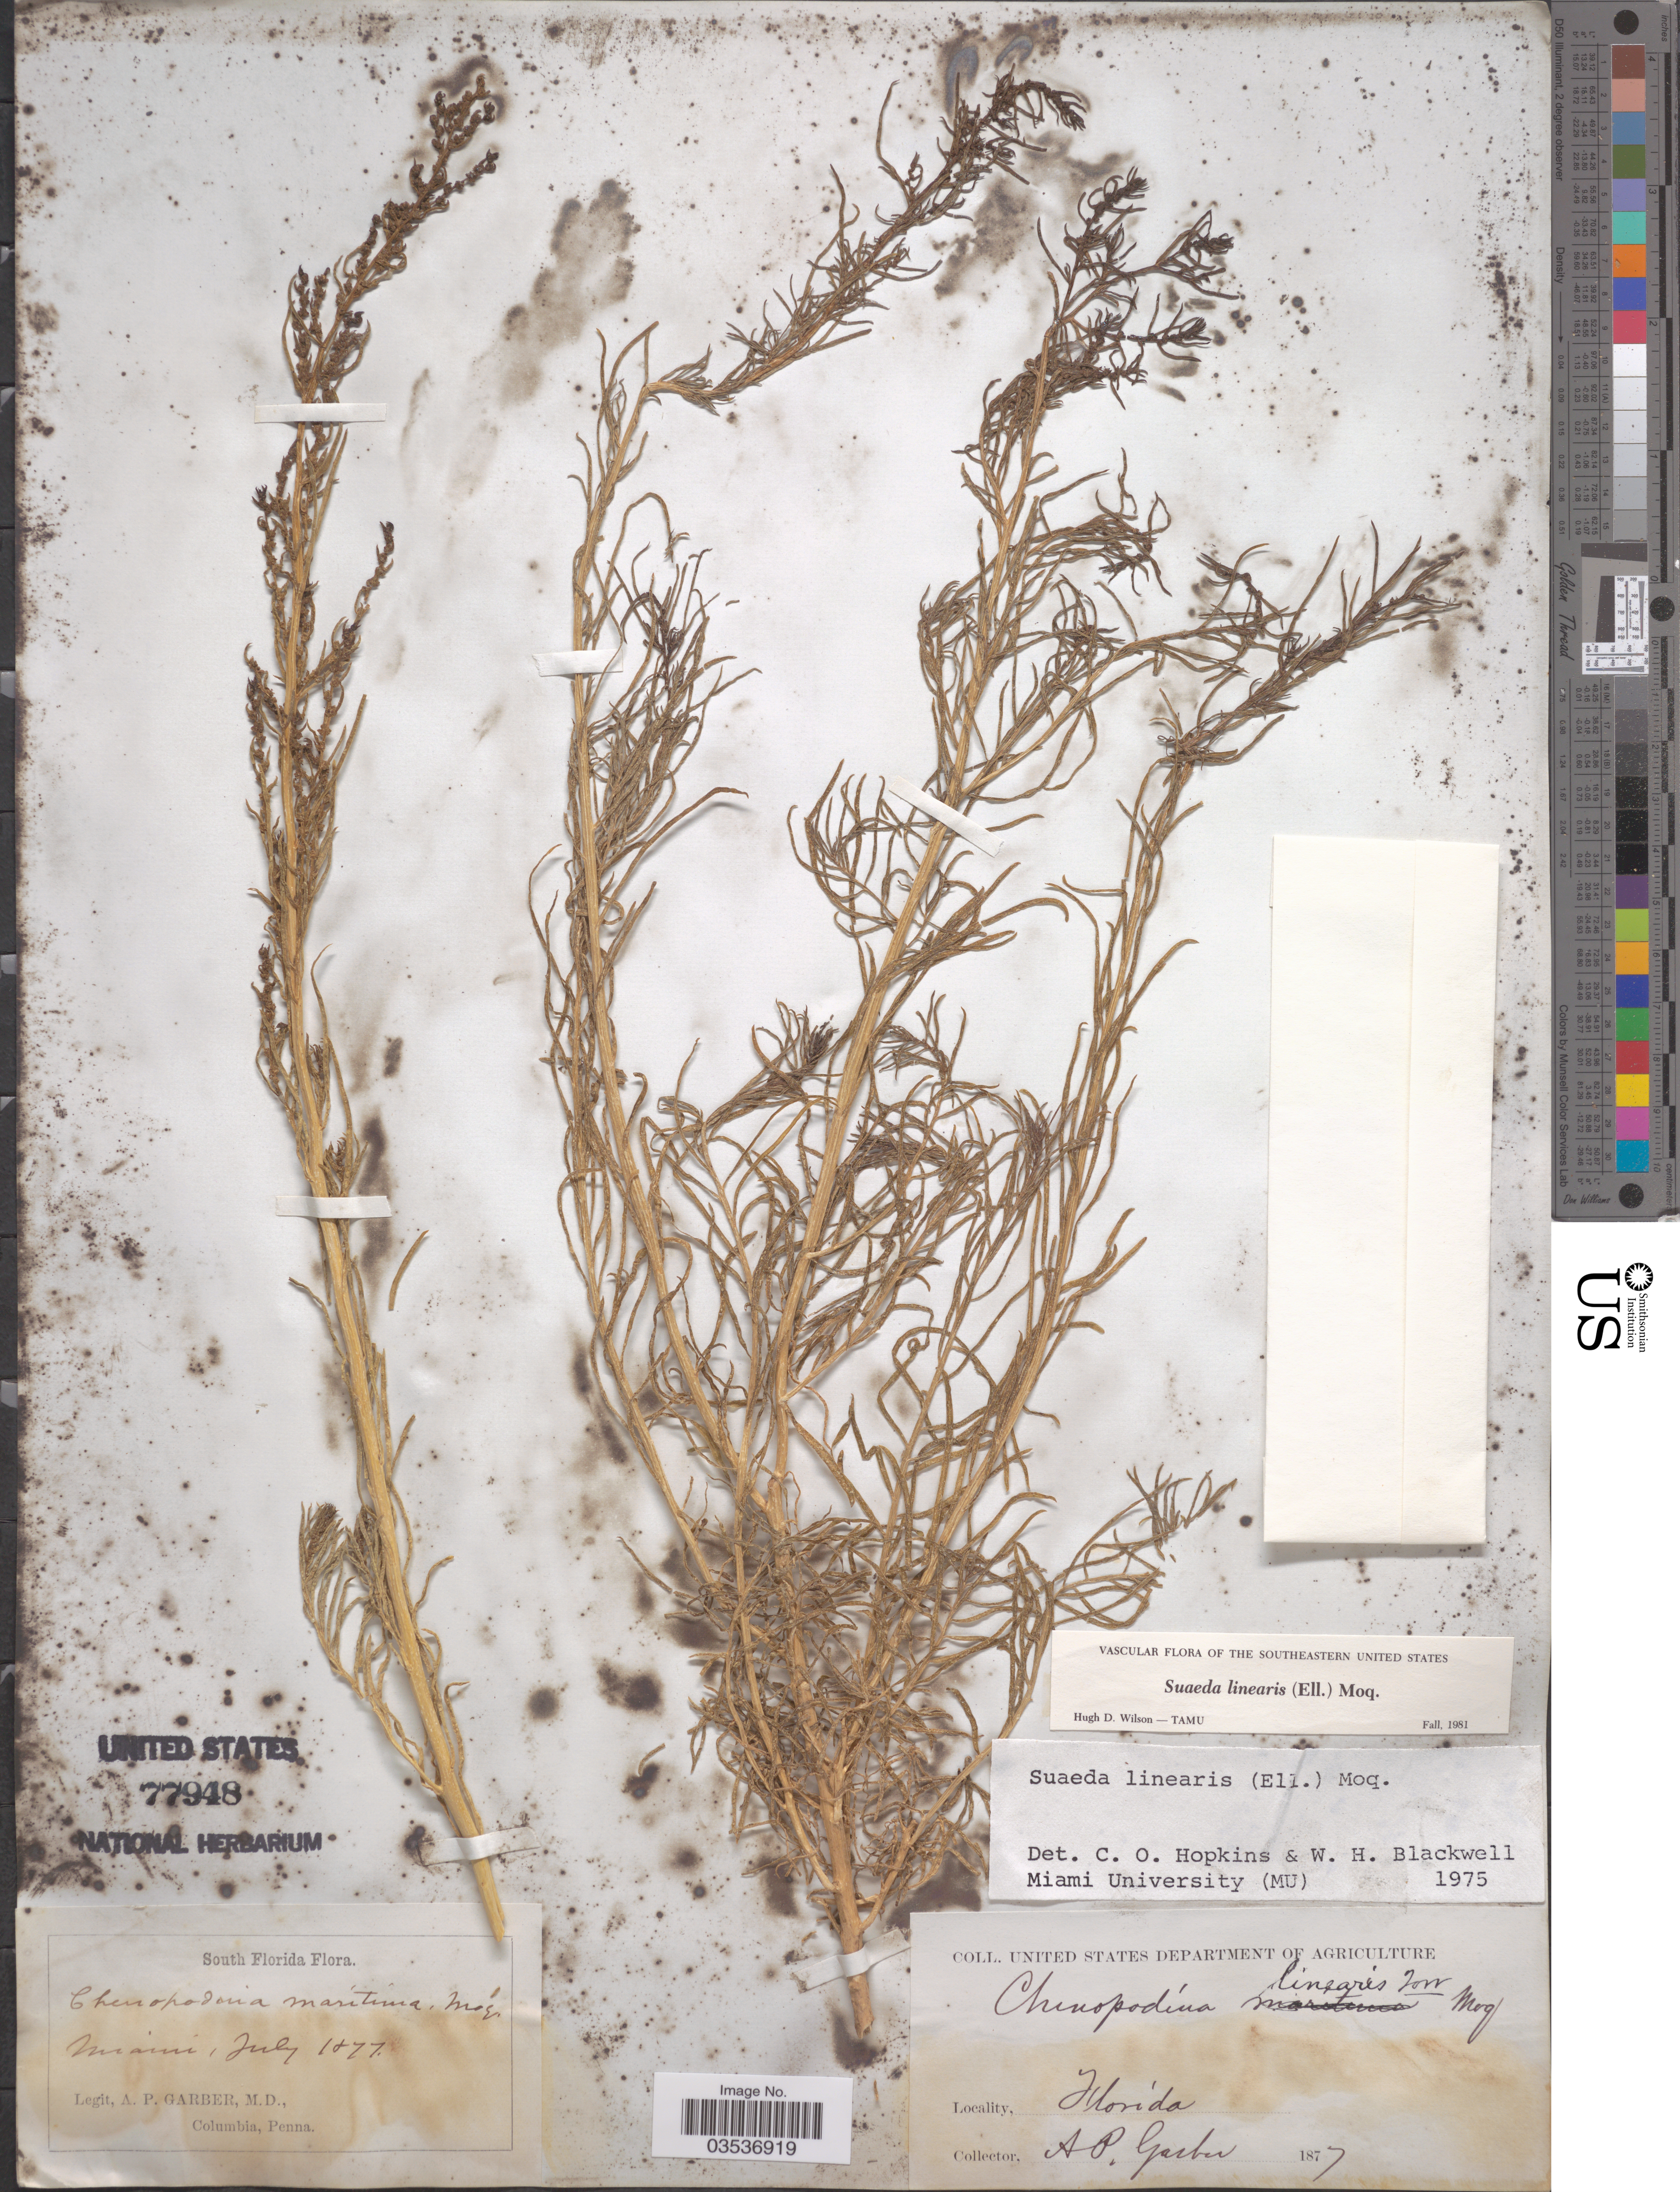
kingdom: Plantae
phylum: Tracheophyta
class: Magnoliopsida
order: Caryophyllales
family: Amaranthaceae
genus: Dondia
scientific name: Dondia linearis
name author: (Elliott) A. Heller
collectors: A. P. Garber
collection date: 1877-07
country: United States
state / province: Florida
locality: South Florida. Miami.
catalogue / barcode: US 77948